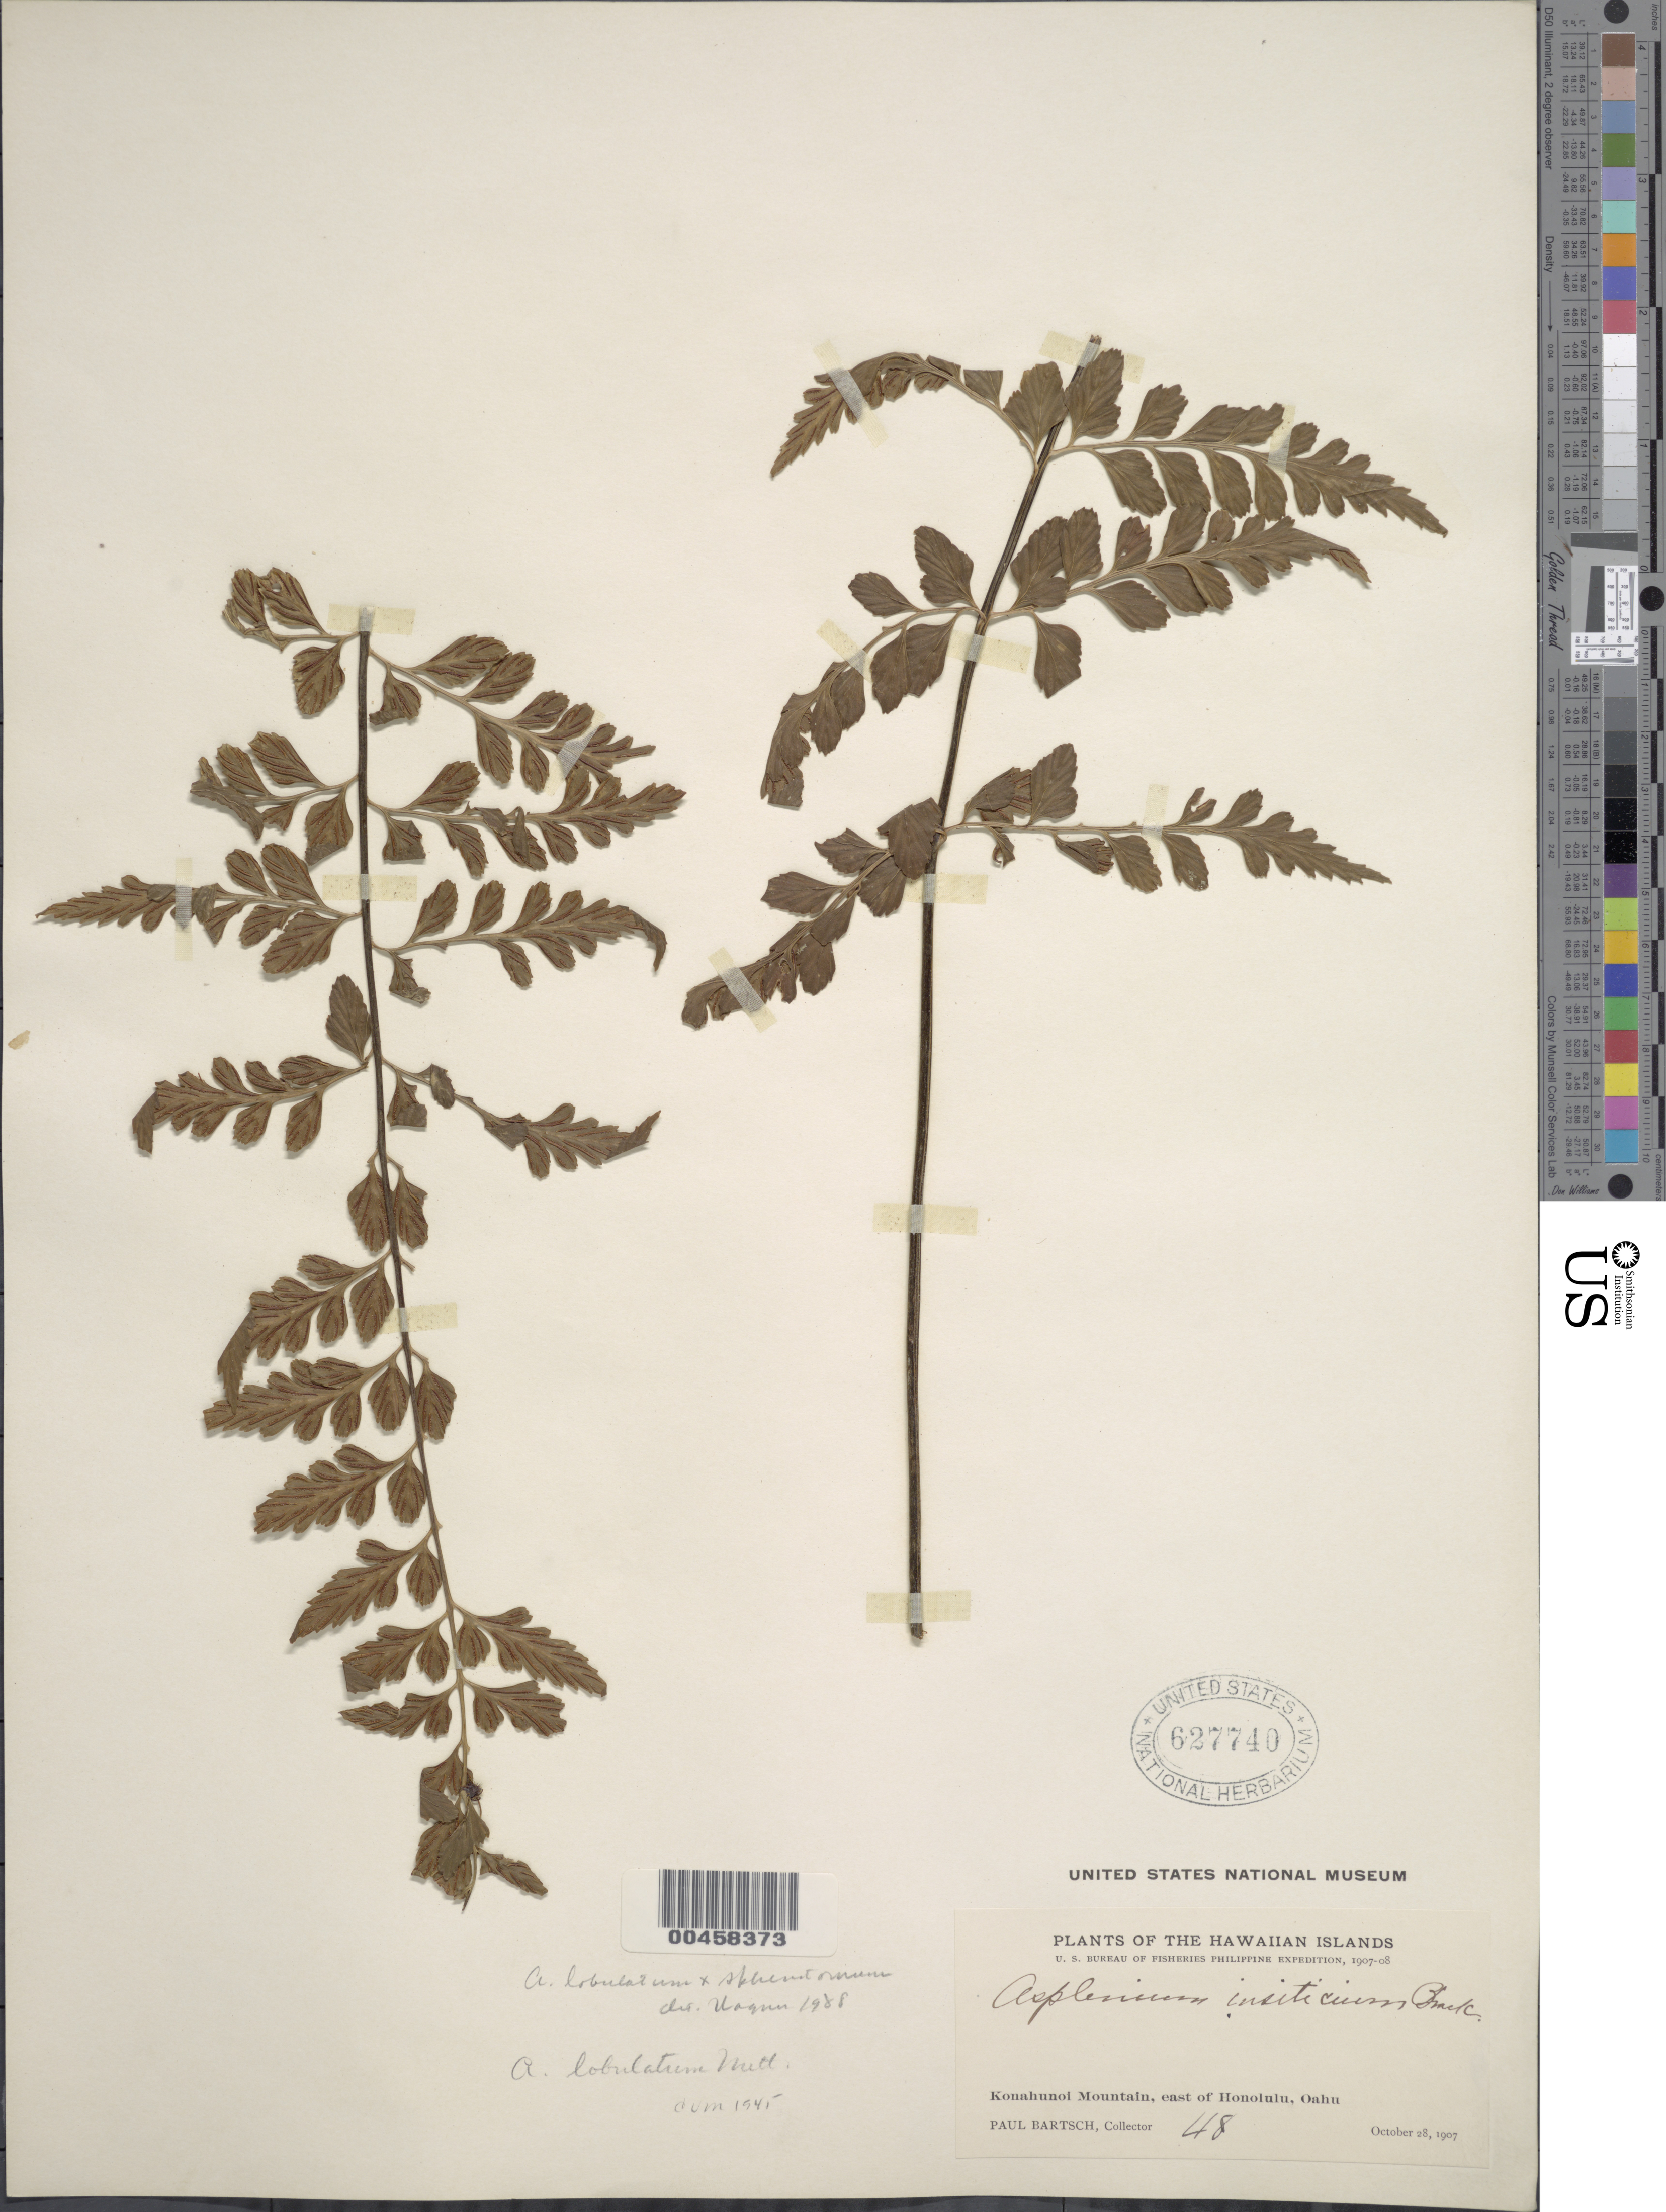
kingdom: Plantae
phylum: Tracheophyta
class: Polypodiopsida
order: Polypodiales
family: Aspleniaceae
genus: Asplenium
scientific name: Asplenium lobulatum x A. sphenotomum Hillebr.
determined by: Wagner, W. L., (BOT), Smithsonian Institution - National Museum of Natural History (UNITED STATES)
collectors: P. Bartsch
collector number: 48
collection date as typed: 28 Oct 1907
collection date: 1907-10-28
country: United States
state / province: Hawaii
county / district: Honolulu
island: Oahu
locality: Konahunoi Mountain, east of Honolulu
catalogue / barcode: US 627740